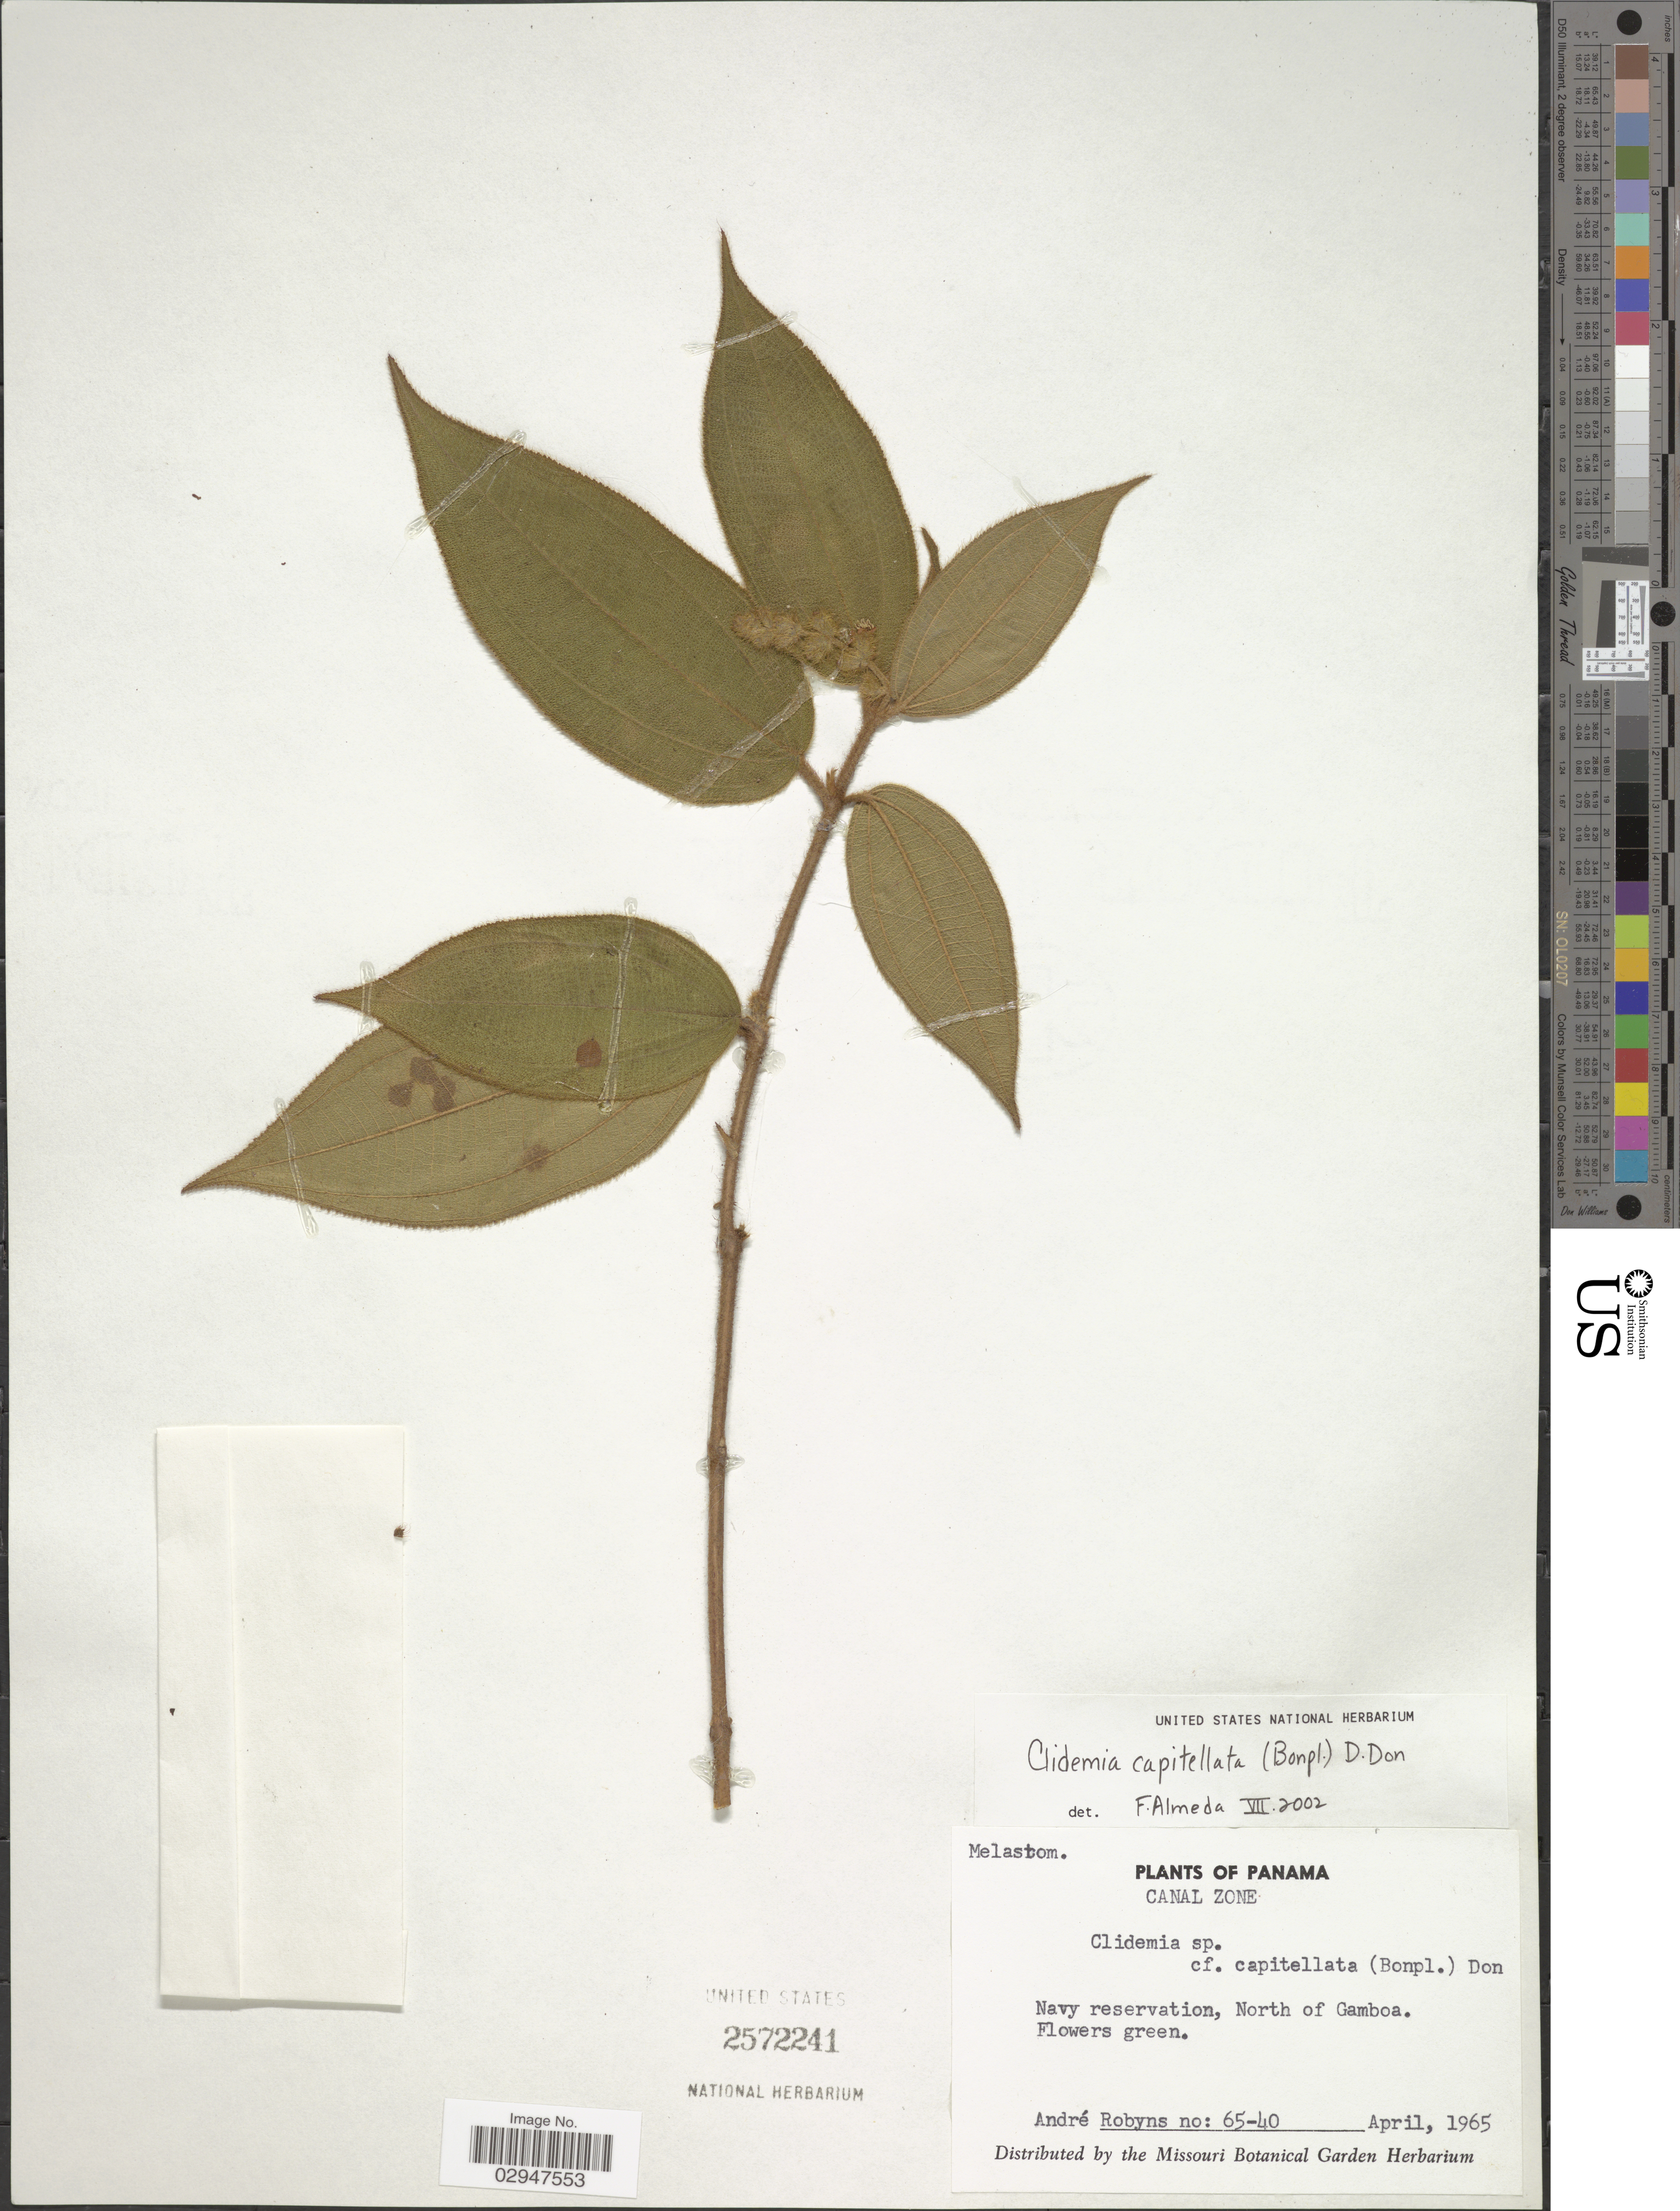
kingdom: Plantae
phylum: Tracheophyta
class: Magnoliopsida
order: Myrtales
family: Melastomataceae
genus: Clidemia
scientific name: Clidemia capitellata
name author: (Bonpl.) D. Don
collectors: A. G. Robyns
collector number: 65-40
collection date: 1965-04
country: Panama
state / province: Colón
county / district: Canal Zone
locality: Canal Zone. Navy reservation, North of Gamboa.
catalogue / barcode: US 2572241